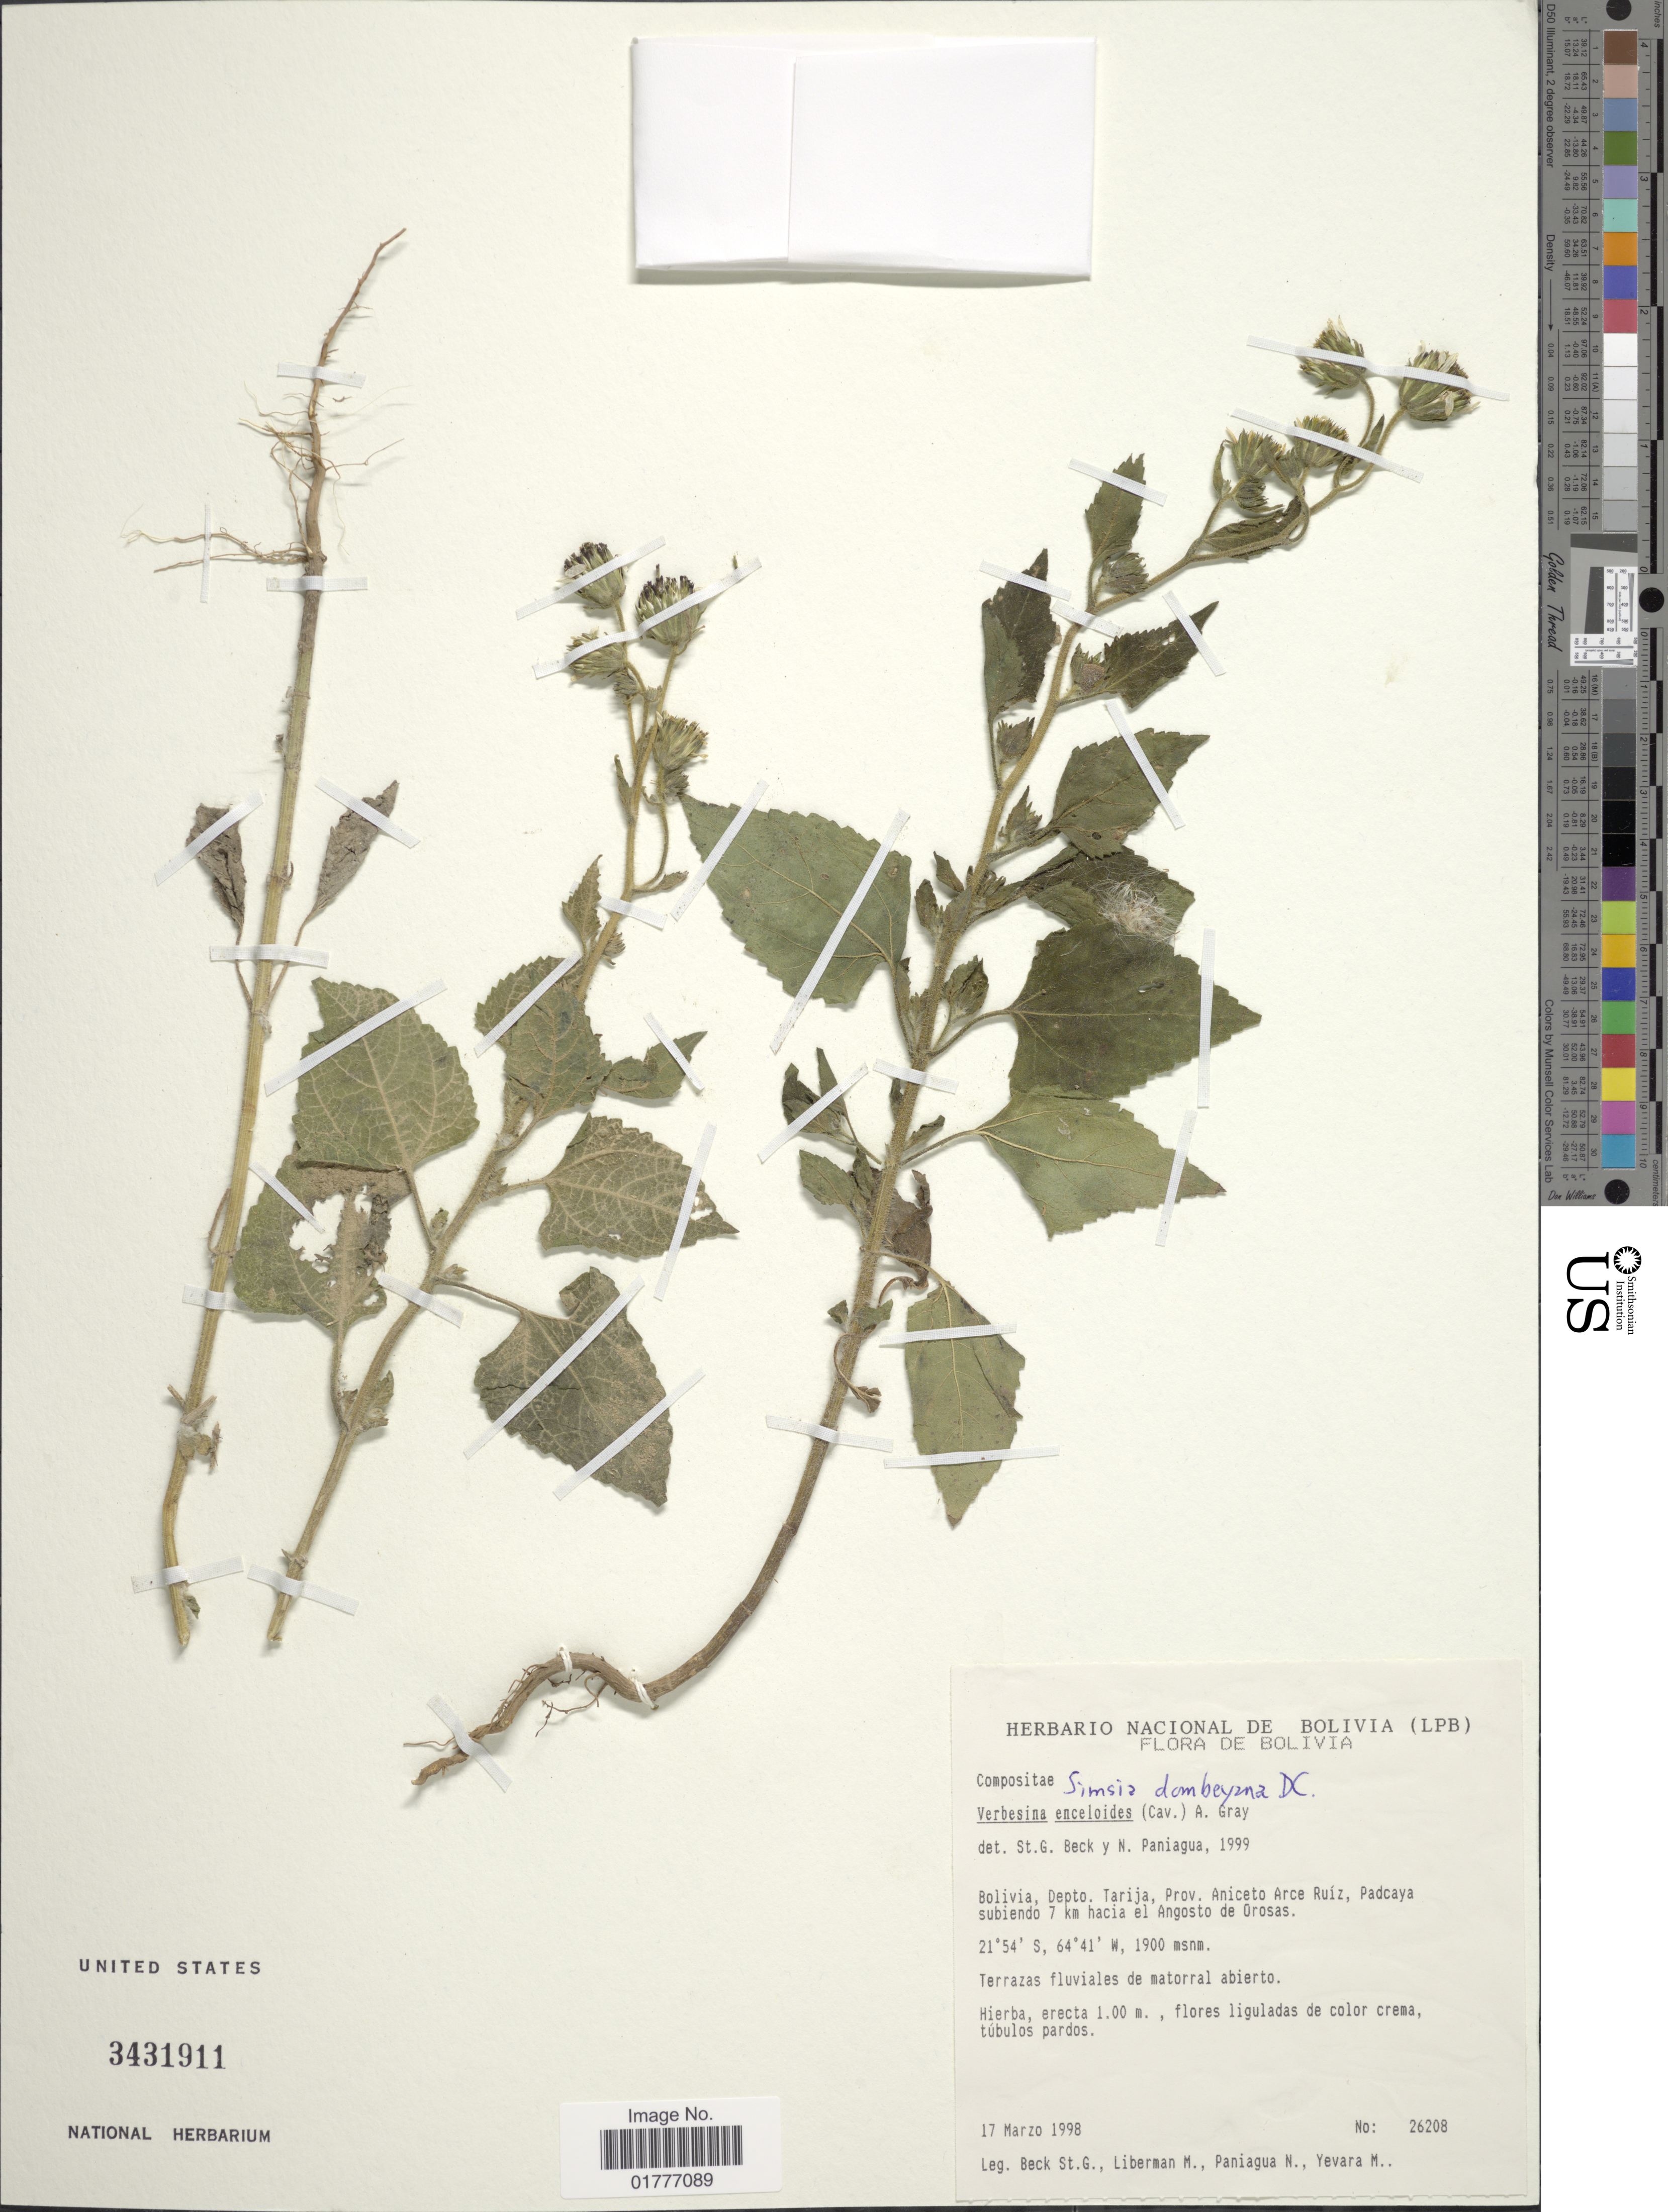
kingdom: Plantae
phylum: Tracheophyta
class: Magnoliopsida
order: Asterales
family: Asteraceae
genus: Simsia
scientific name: Simsia dombeyana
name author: DC.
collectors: S. G. Beck, M. Liberman, N. Paniagua & M. Yevara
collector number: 26208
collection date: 1998-03-17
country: Bolivia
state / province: Tarija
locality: Prov. Aniceto Arce Ruíz, Padcaya subiendo 7 km hacia el Angosto de Orosas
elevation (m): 1900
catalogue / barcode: US 3431911